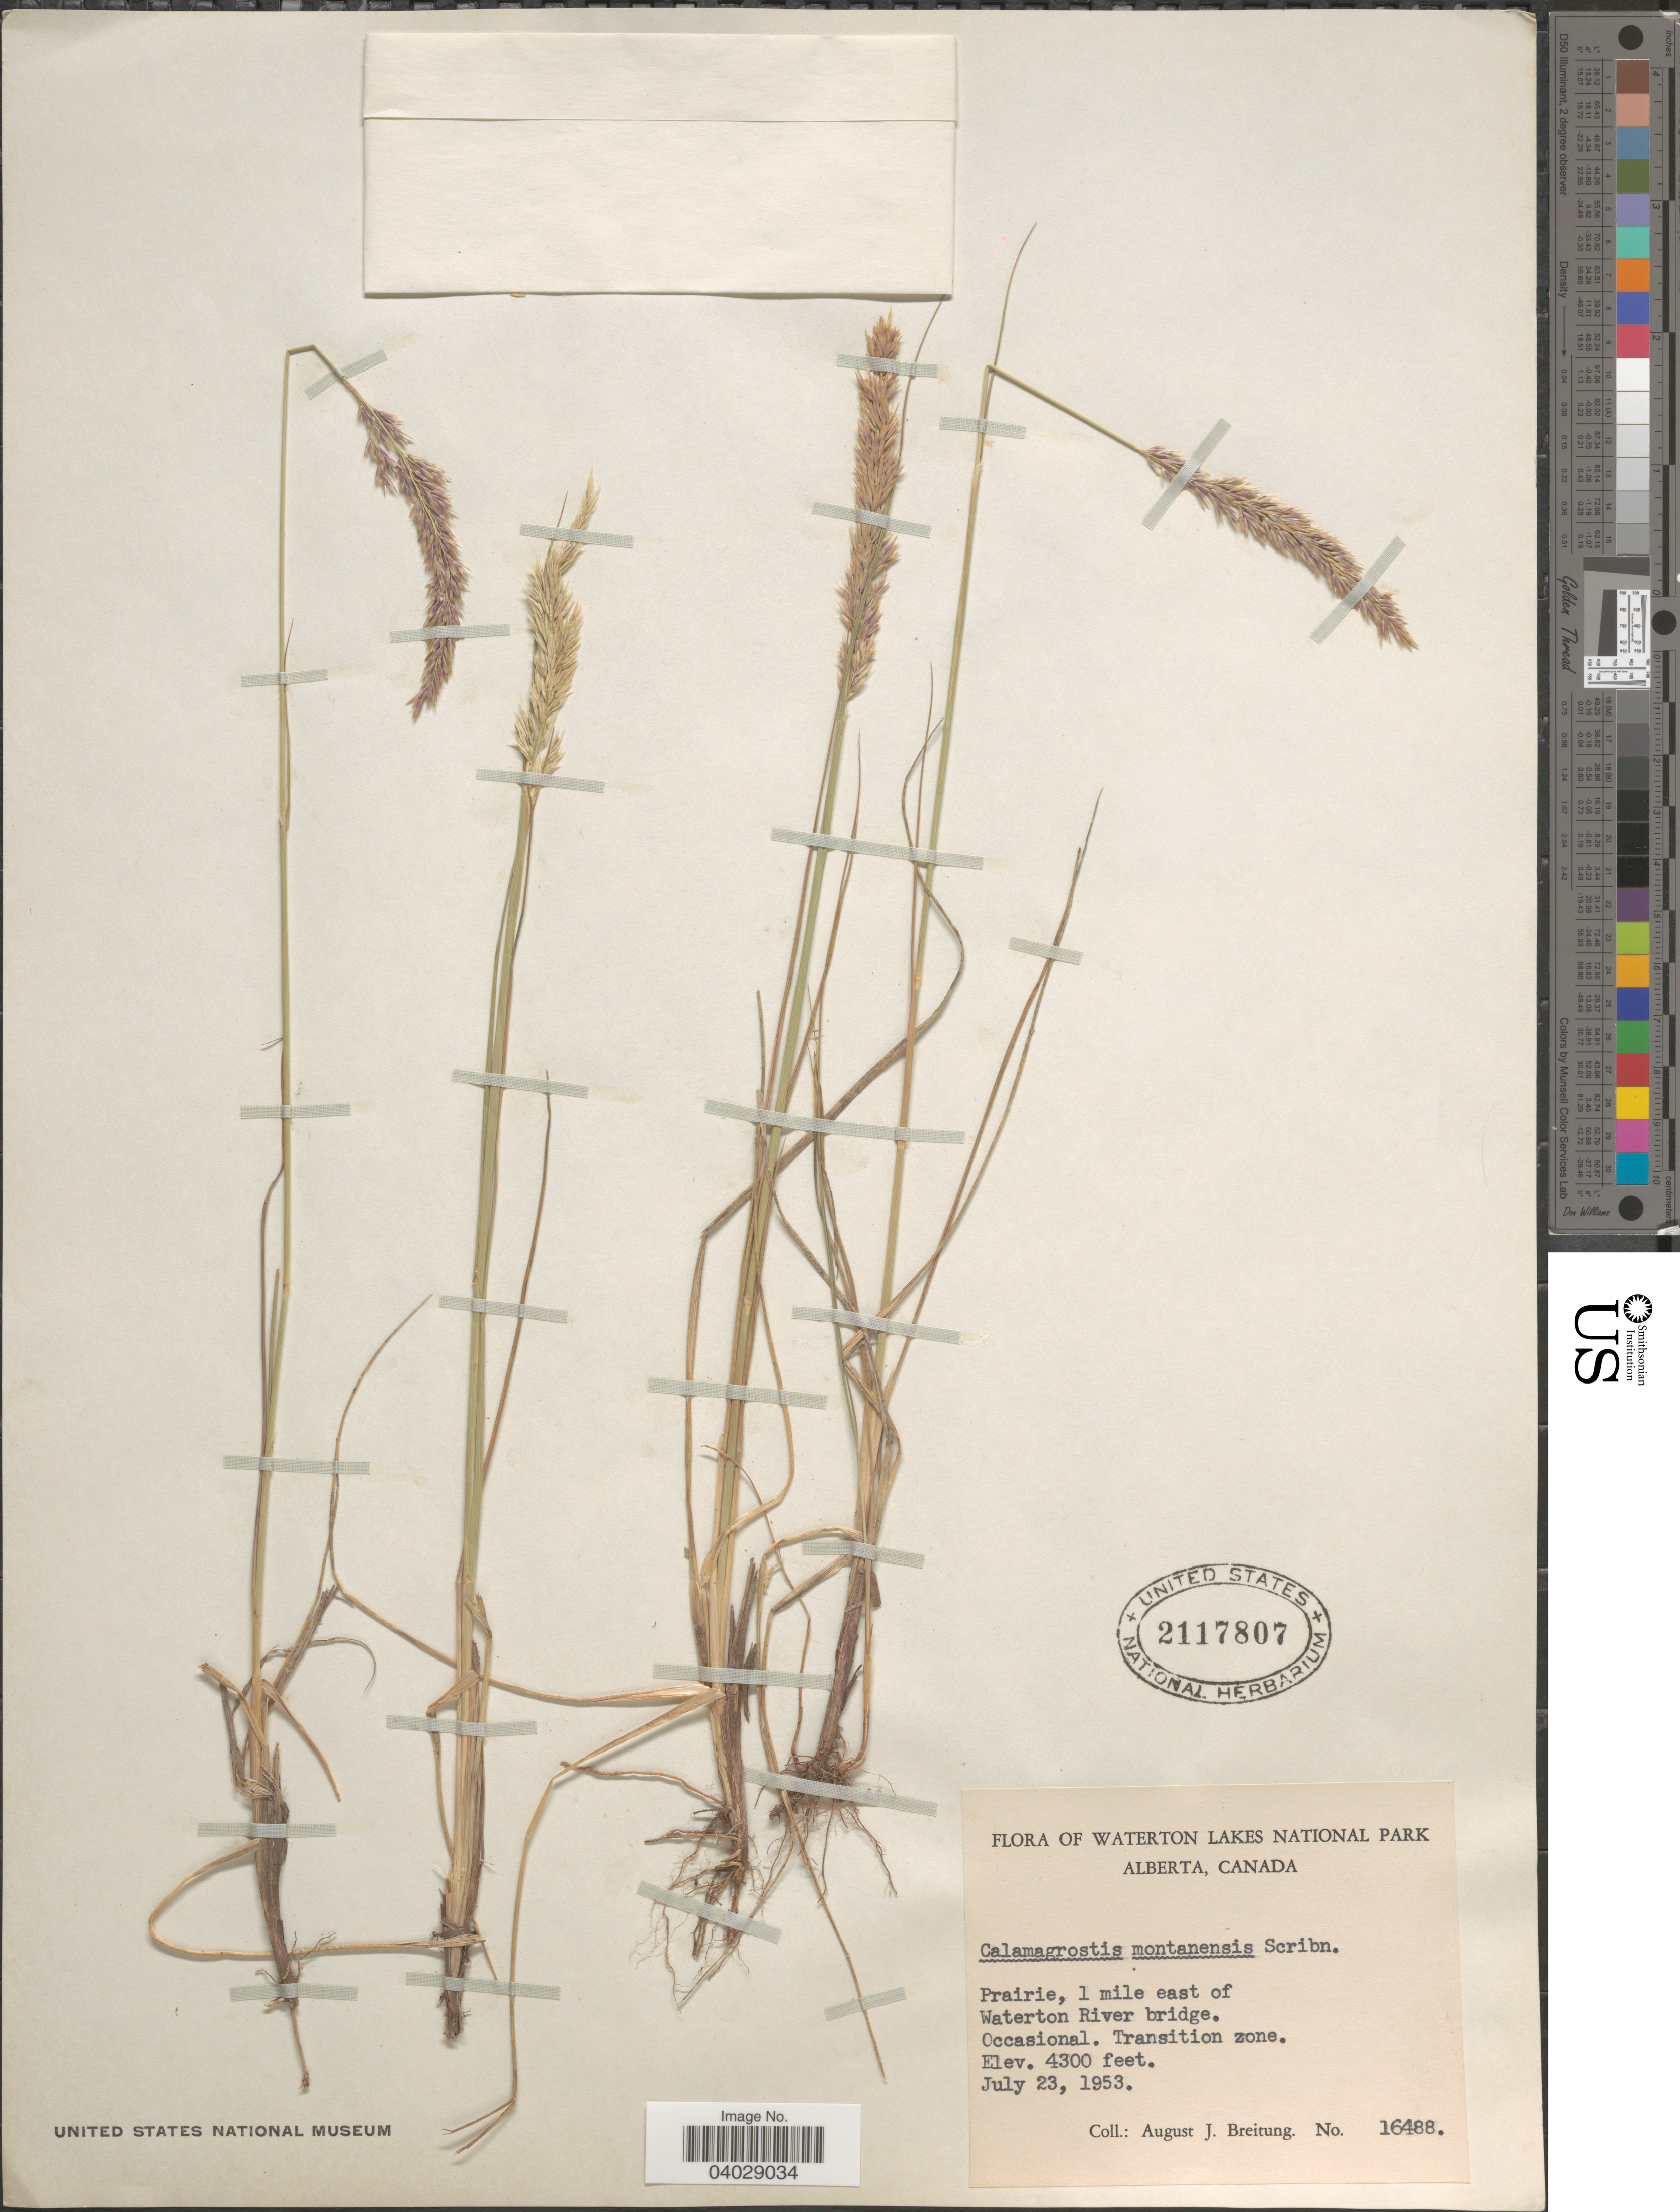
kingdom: Plantae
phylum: Tracheophyta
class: Liliopsida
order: Poales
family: Poaceae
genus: Calamagrostis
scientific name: Calamagrostis montanensis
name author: Scribn. ex Vasey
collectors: A. Breitung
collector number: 16488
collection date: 1953-07-23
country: Canada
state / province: Alberta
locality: Waterton Lakes National Park. Prairie, 1 mile east of Waterton River bridge. Transition zone.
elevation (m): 1311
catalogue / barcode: US 2117807